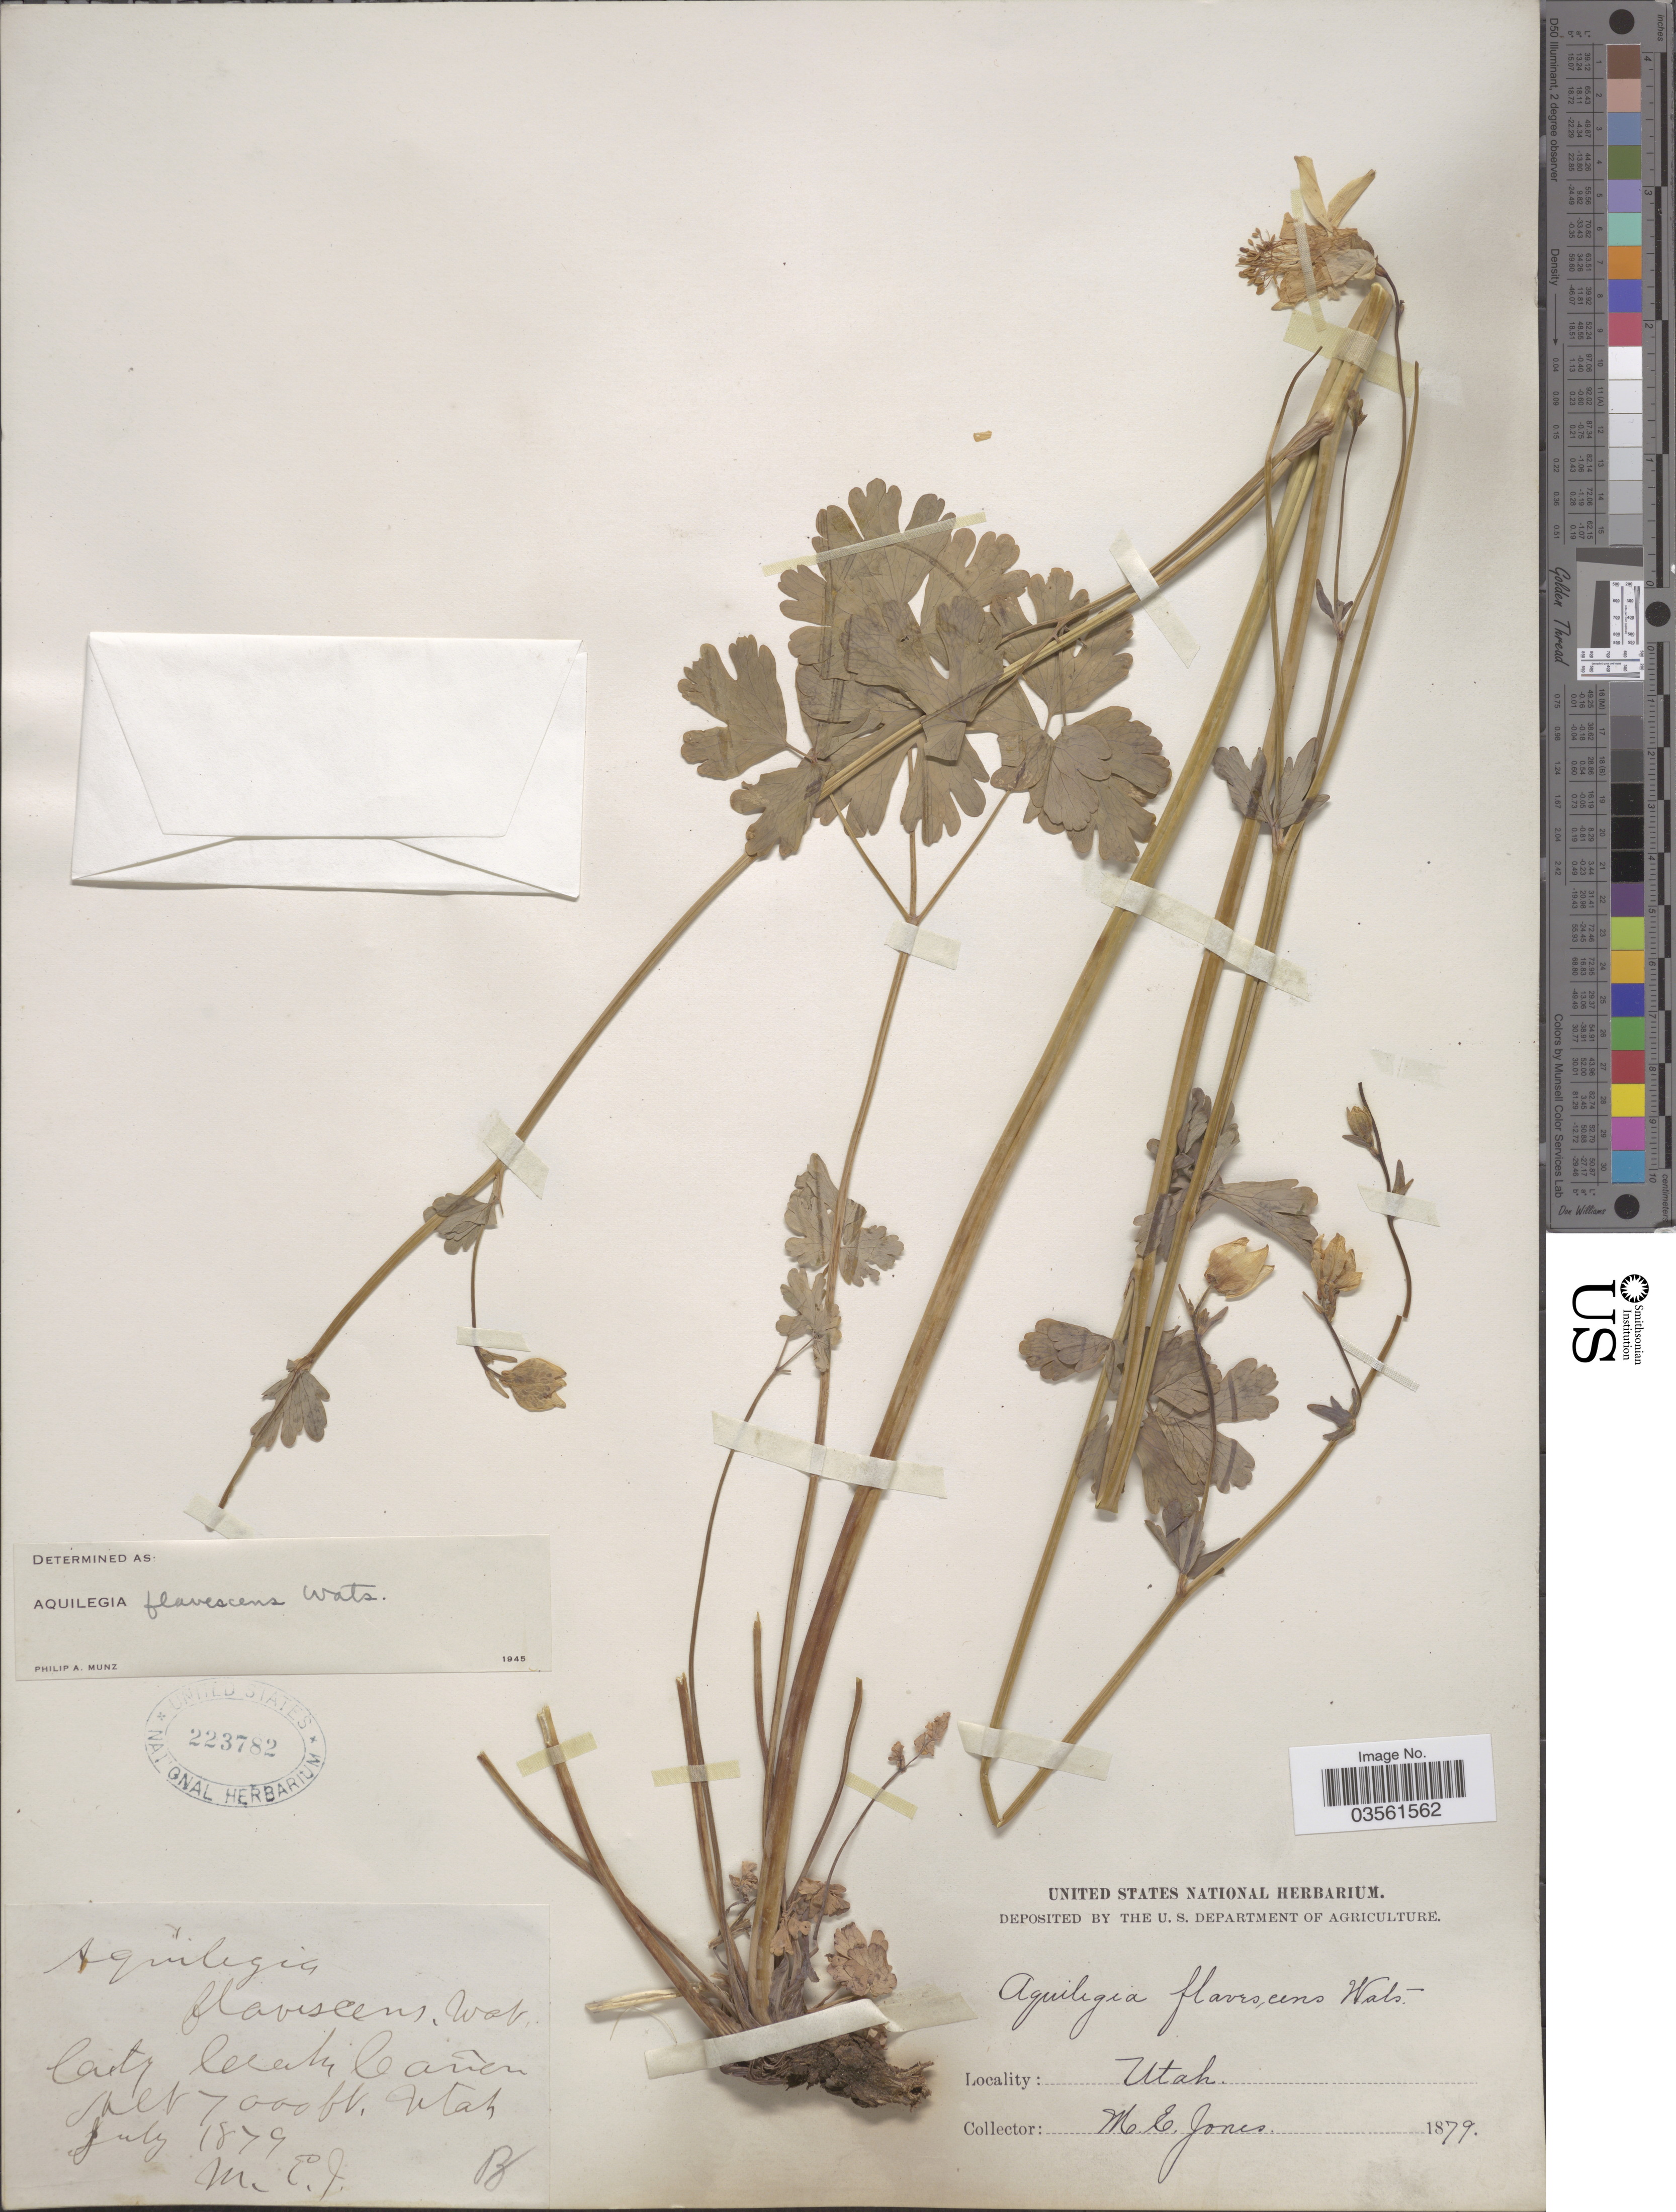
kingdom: Plantae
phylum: Tracheophyta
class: Magnoliopsida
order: Ranunculales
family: Ranunculaceae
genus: Aquilegia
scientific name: Aquilegia flavescens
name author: S. Watson in C. King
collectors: M. E. Jones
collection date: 1879-07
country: United States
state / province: Utah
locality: City Creek Cañon.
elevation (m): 2134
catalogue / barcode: US 223782